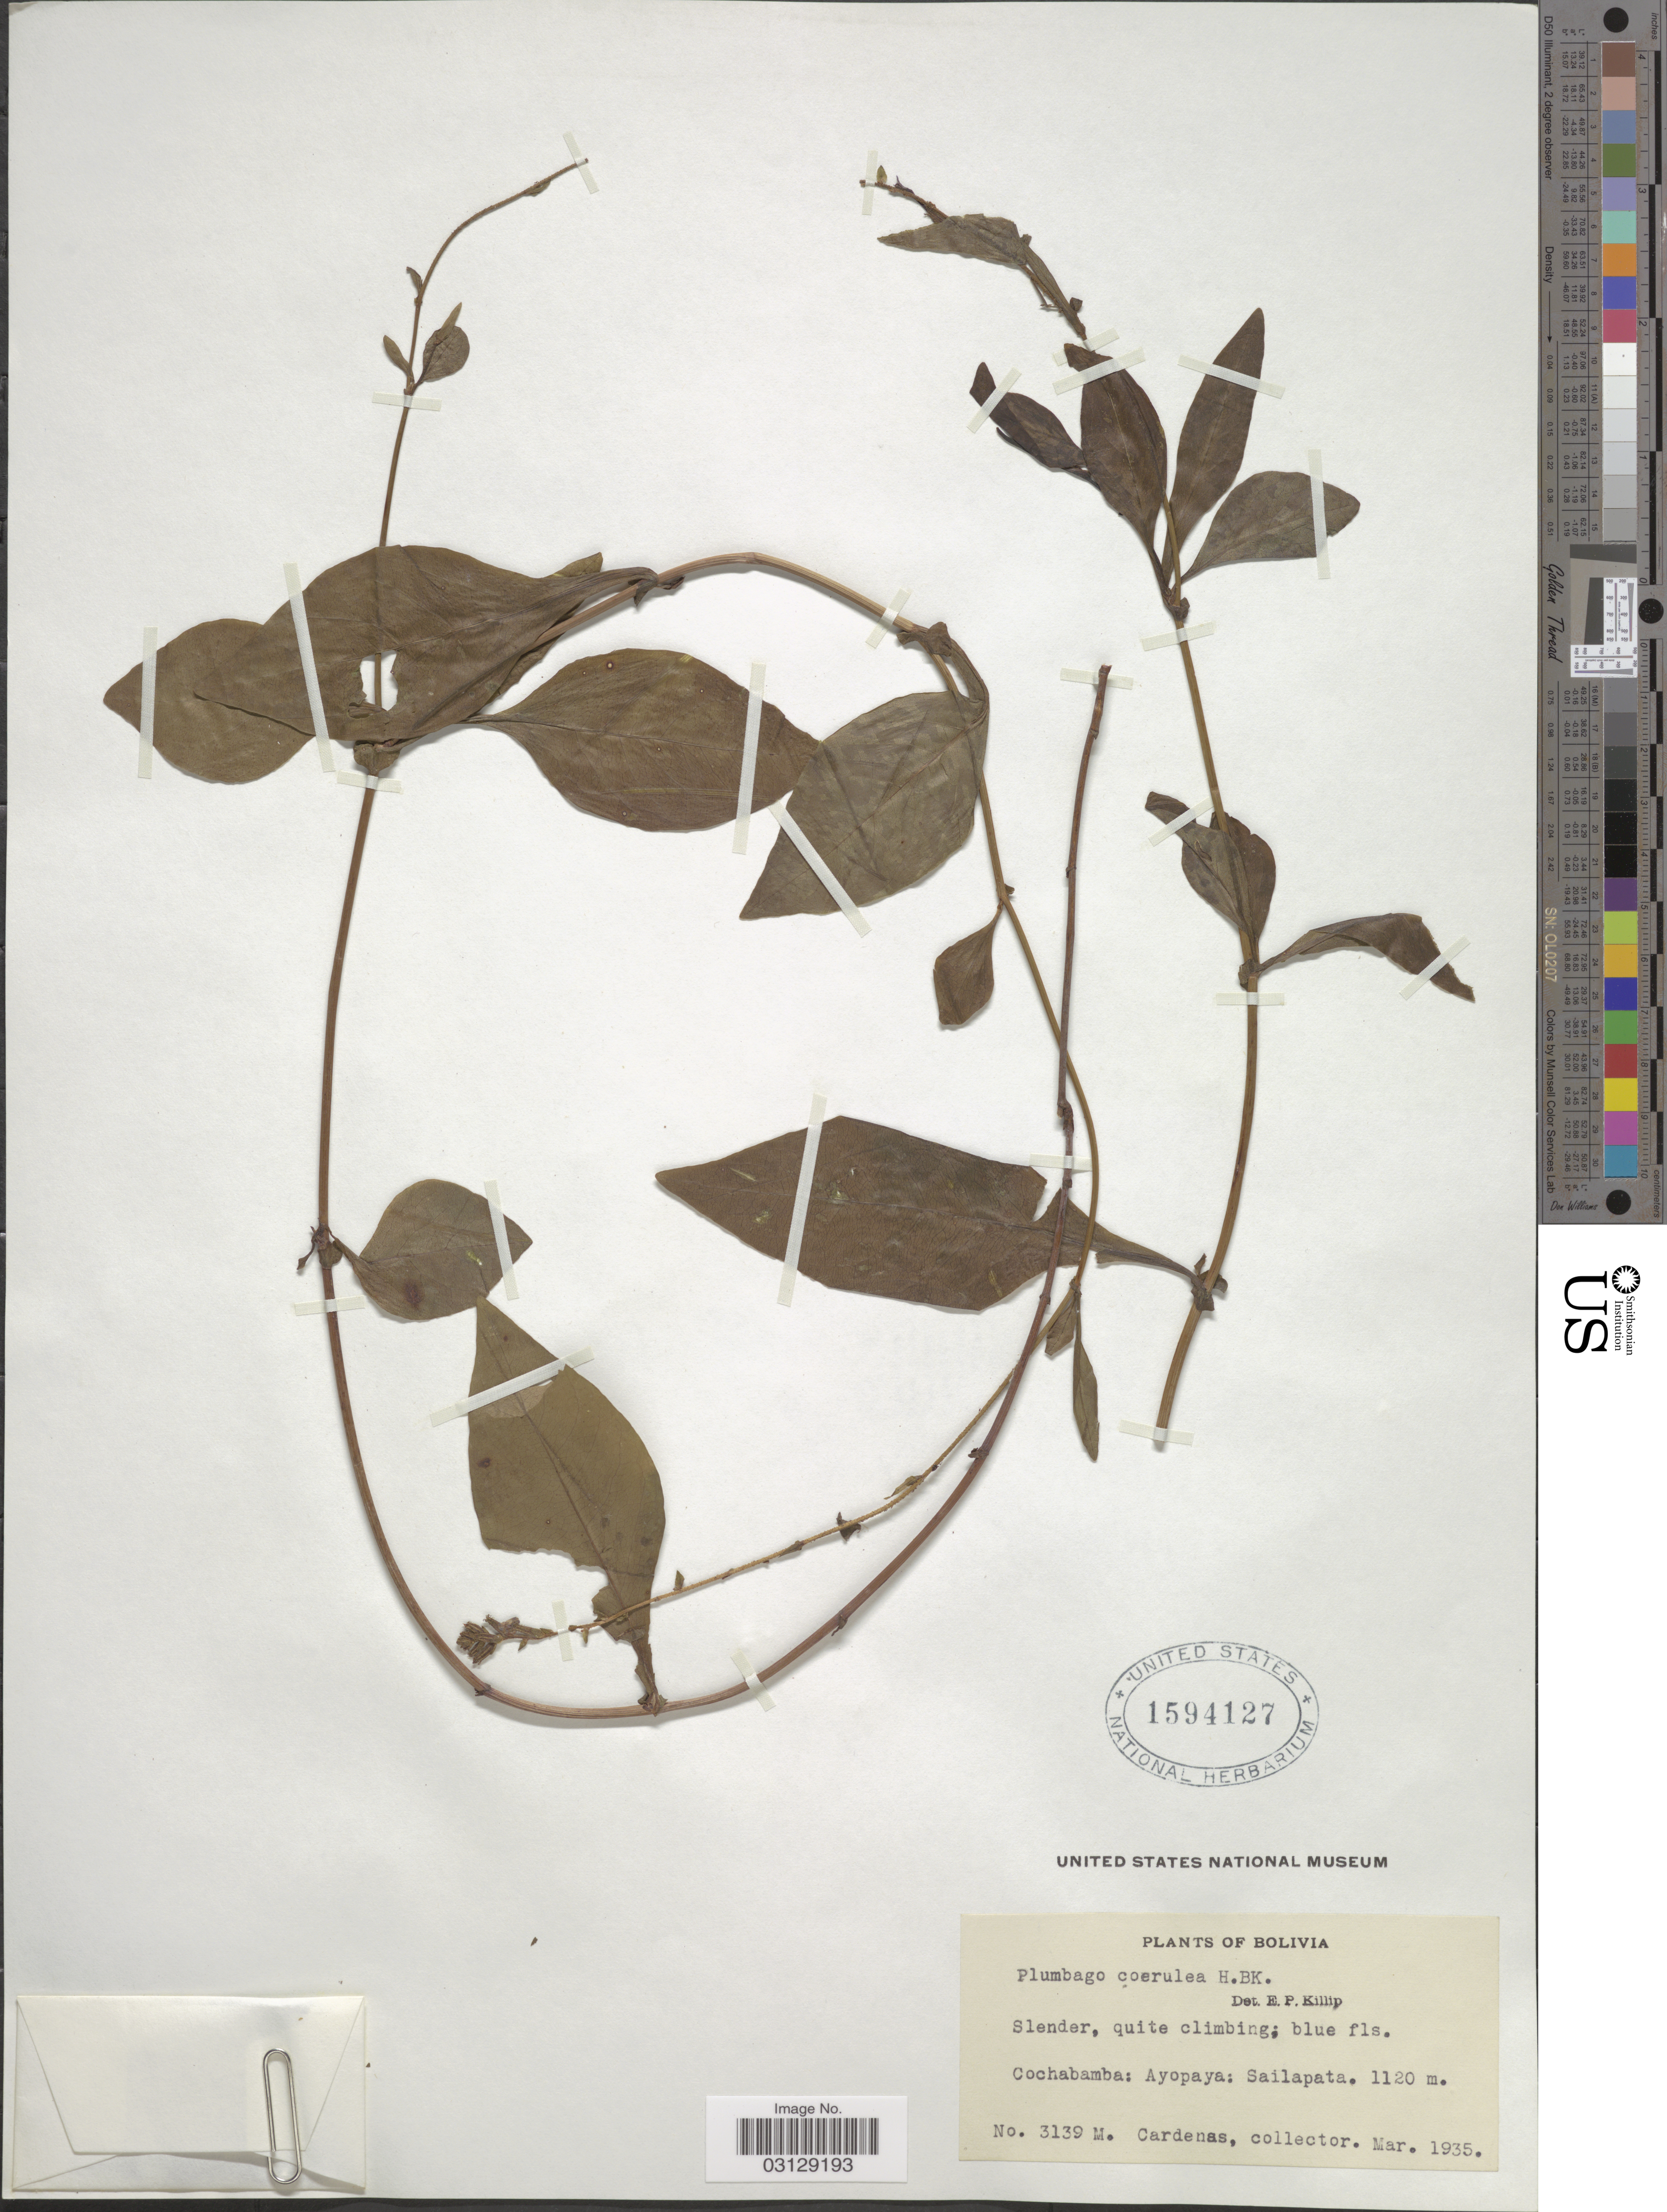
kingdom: Plantae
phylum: Tracheophyta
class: Magnoliopsida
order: Caryophyllales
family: Plumbaginaceae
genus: Plumbago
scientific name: Plumbago coerulea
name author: Auct.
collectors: M. Cárdenas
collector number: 3139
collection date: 1935-03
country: Bolivia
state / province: Cochabamba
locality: Ayopaya: Sailapata.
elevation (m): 1120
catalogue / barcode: US 1594127